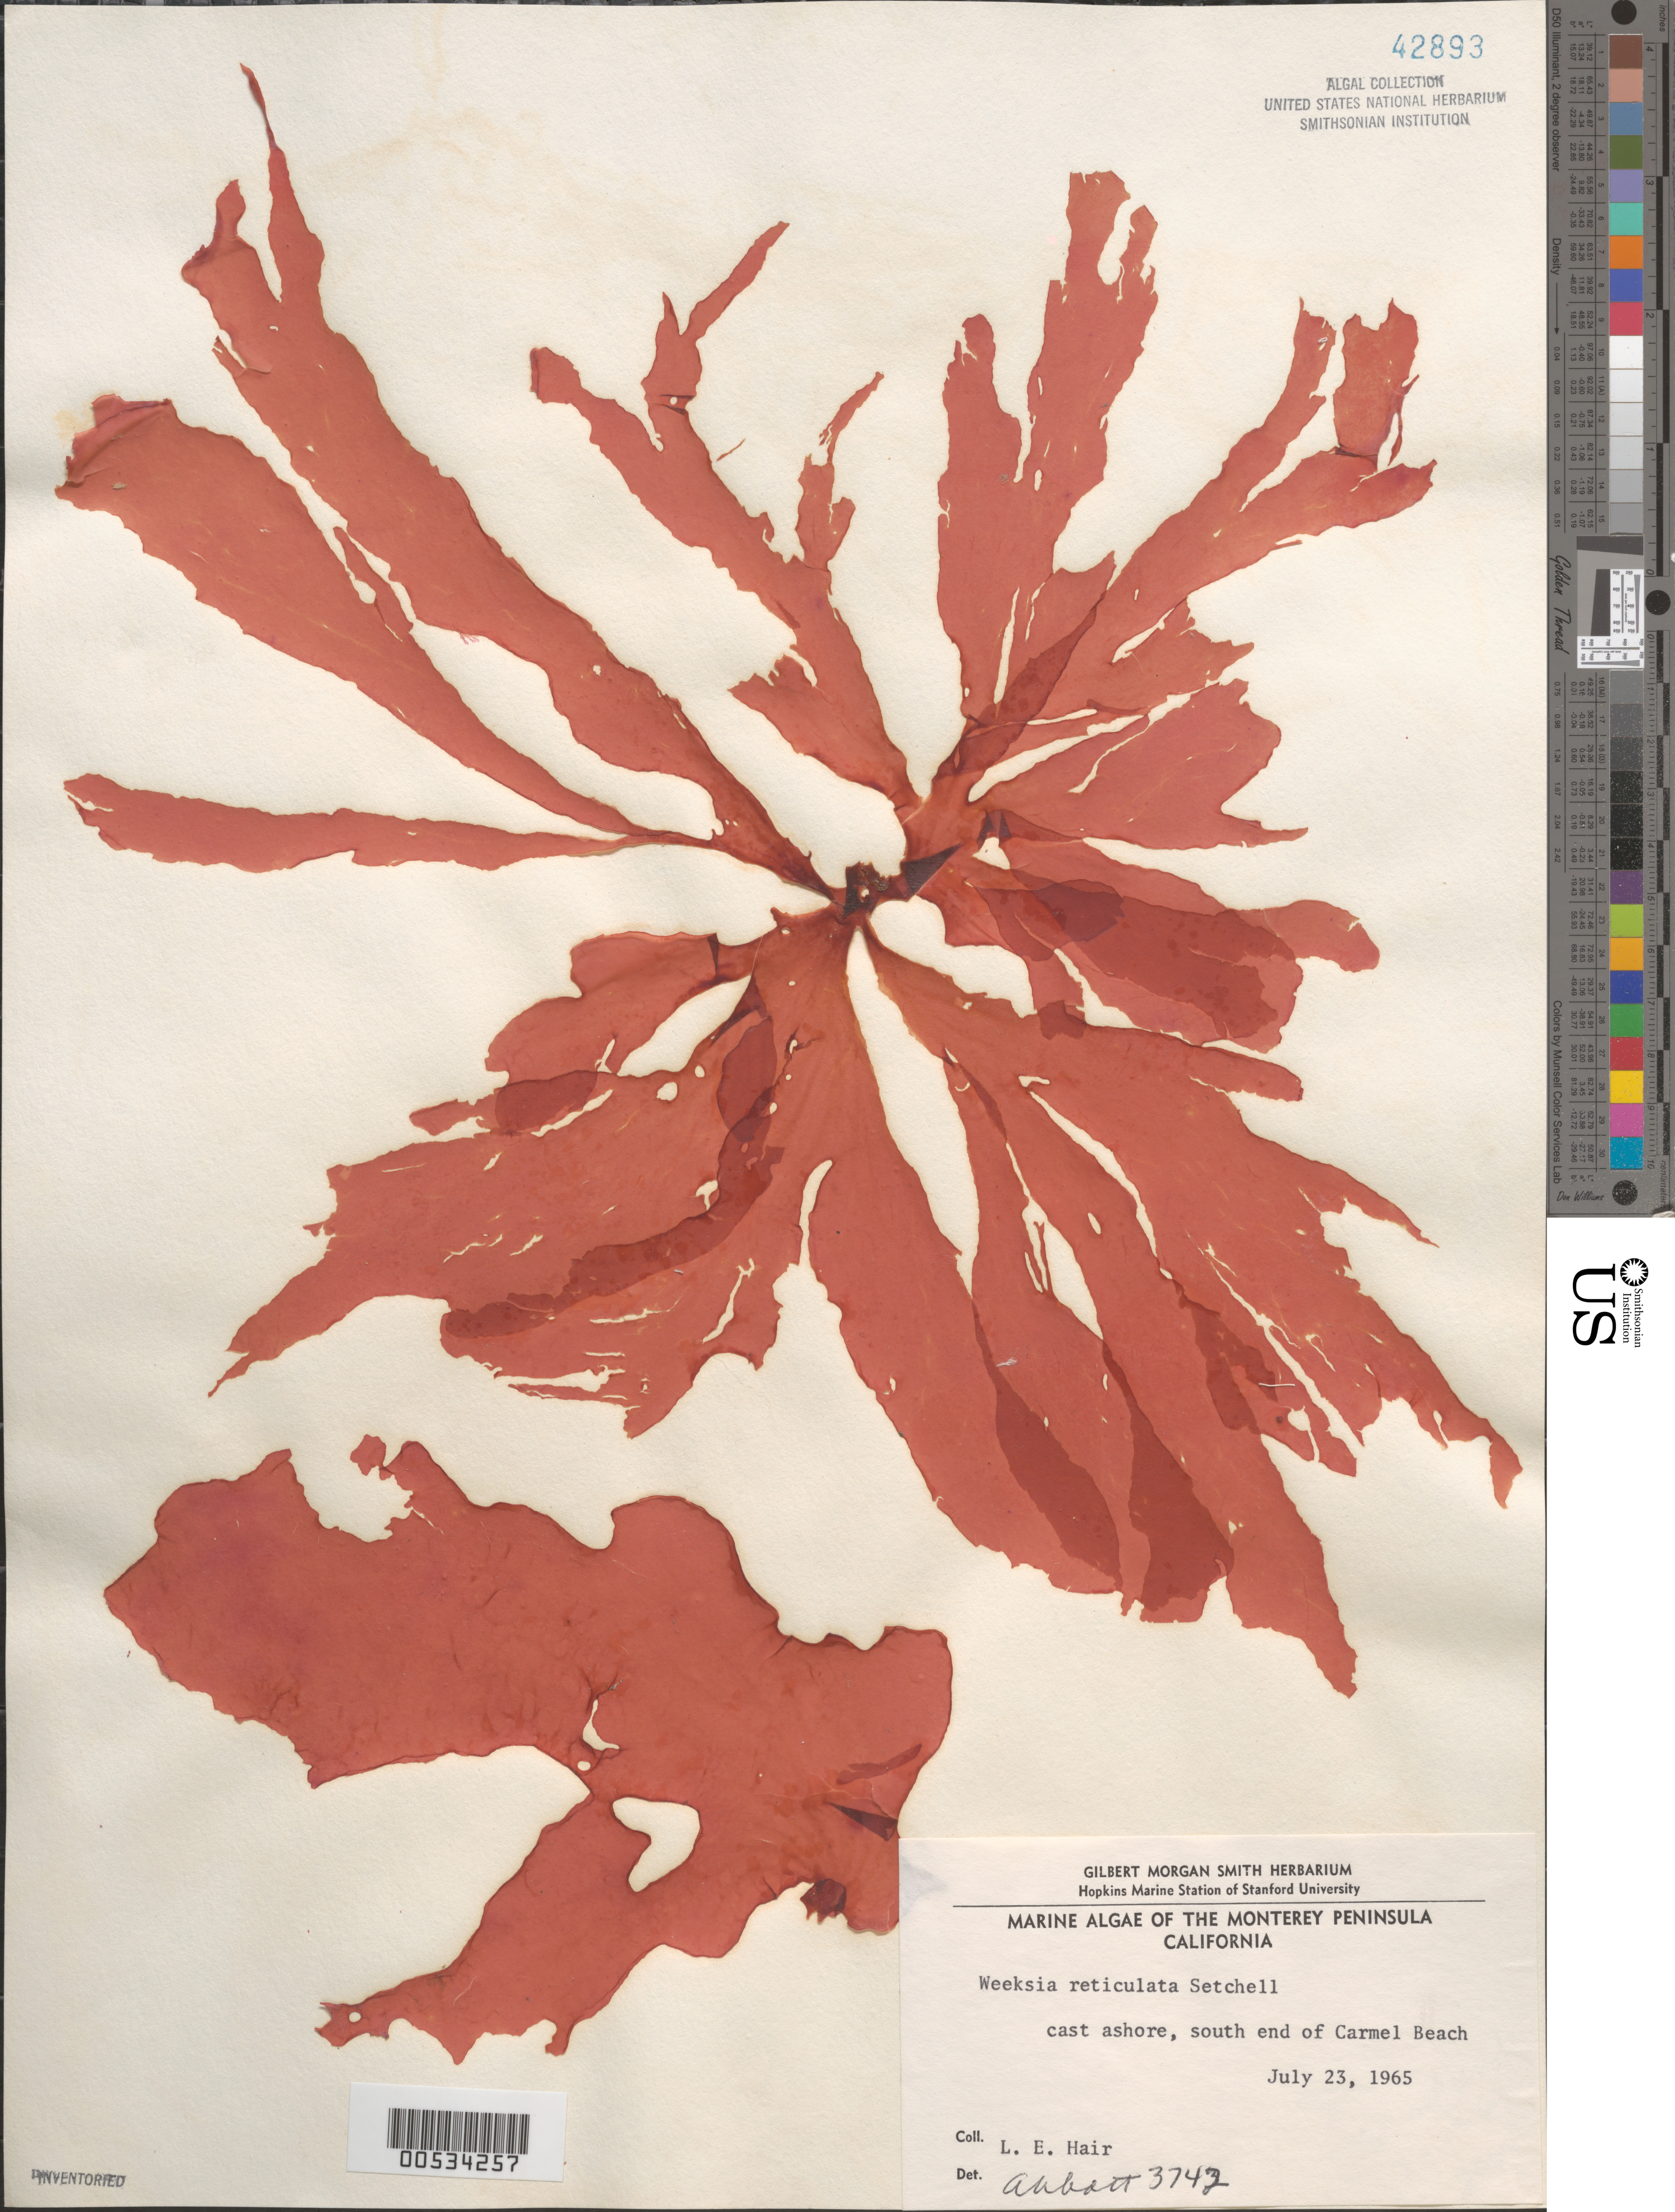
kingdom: Plantae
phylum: Rhodophyta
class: Florideophyceae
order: Gigartinales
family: Dumontiaceae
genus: Weeksia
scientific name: Weeksia reticulata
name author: Setch.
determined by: Abbott, Isabella A.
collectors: L. Hair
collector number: IAA 3742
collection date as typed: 23 Jul 1965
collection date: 1965-07-23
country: United States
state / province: California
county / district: Monterey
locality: Carmel Beach, south end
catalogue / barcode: US 42893